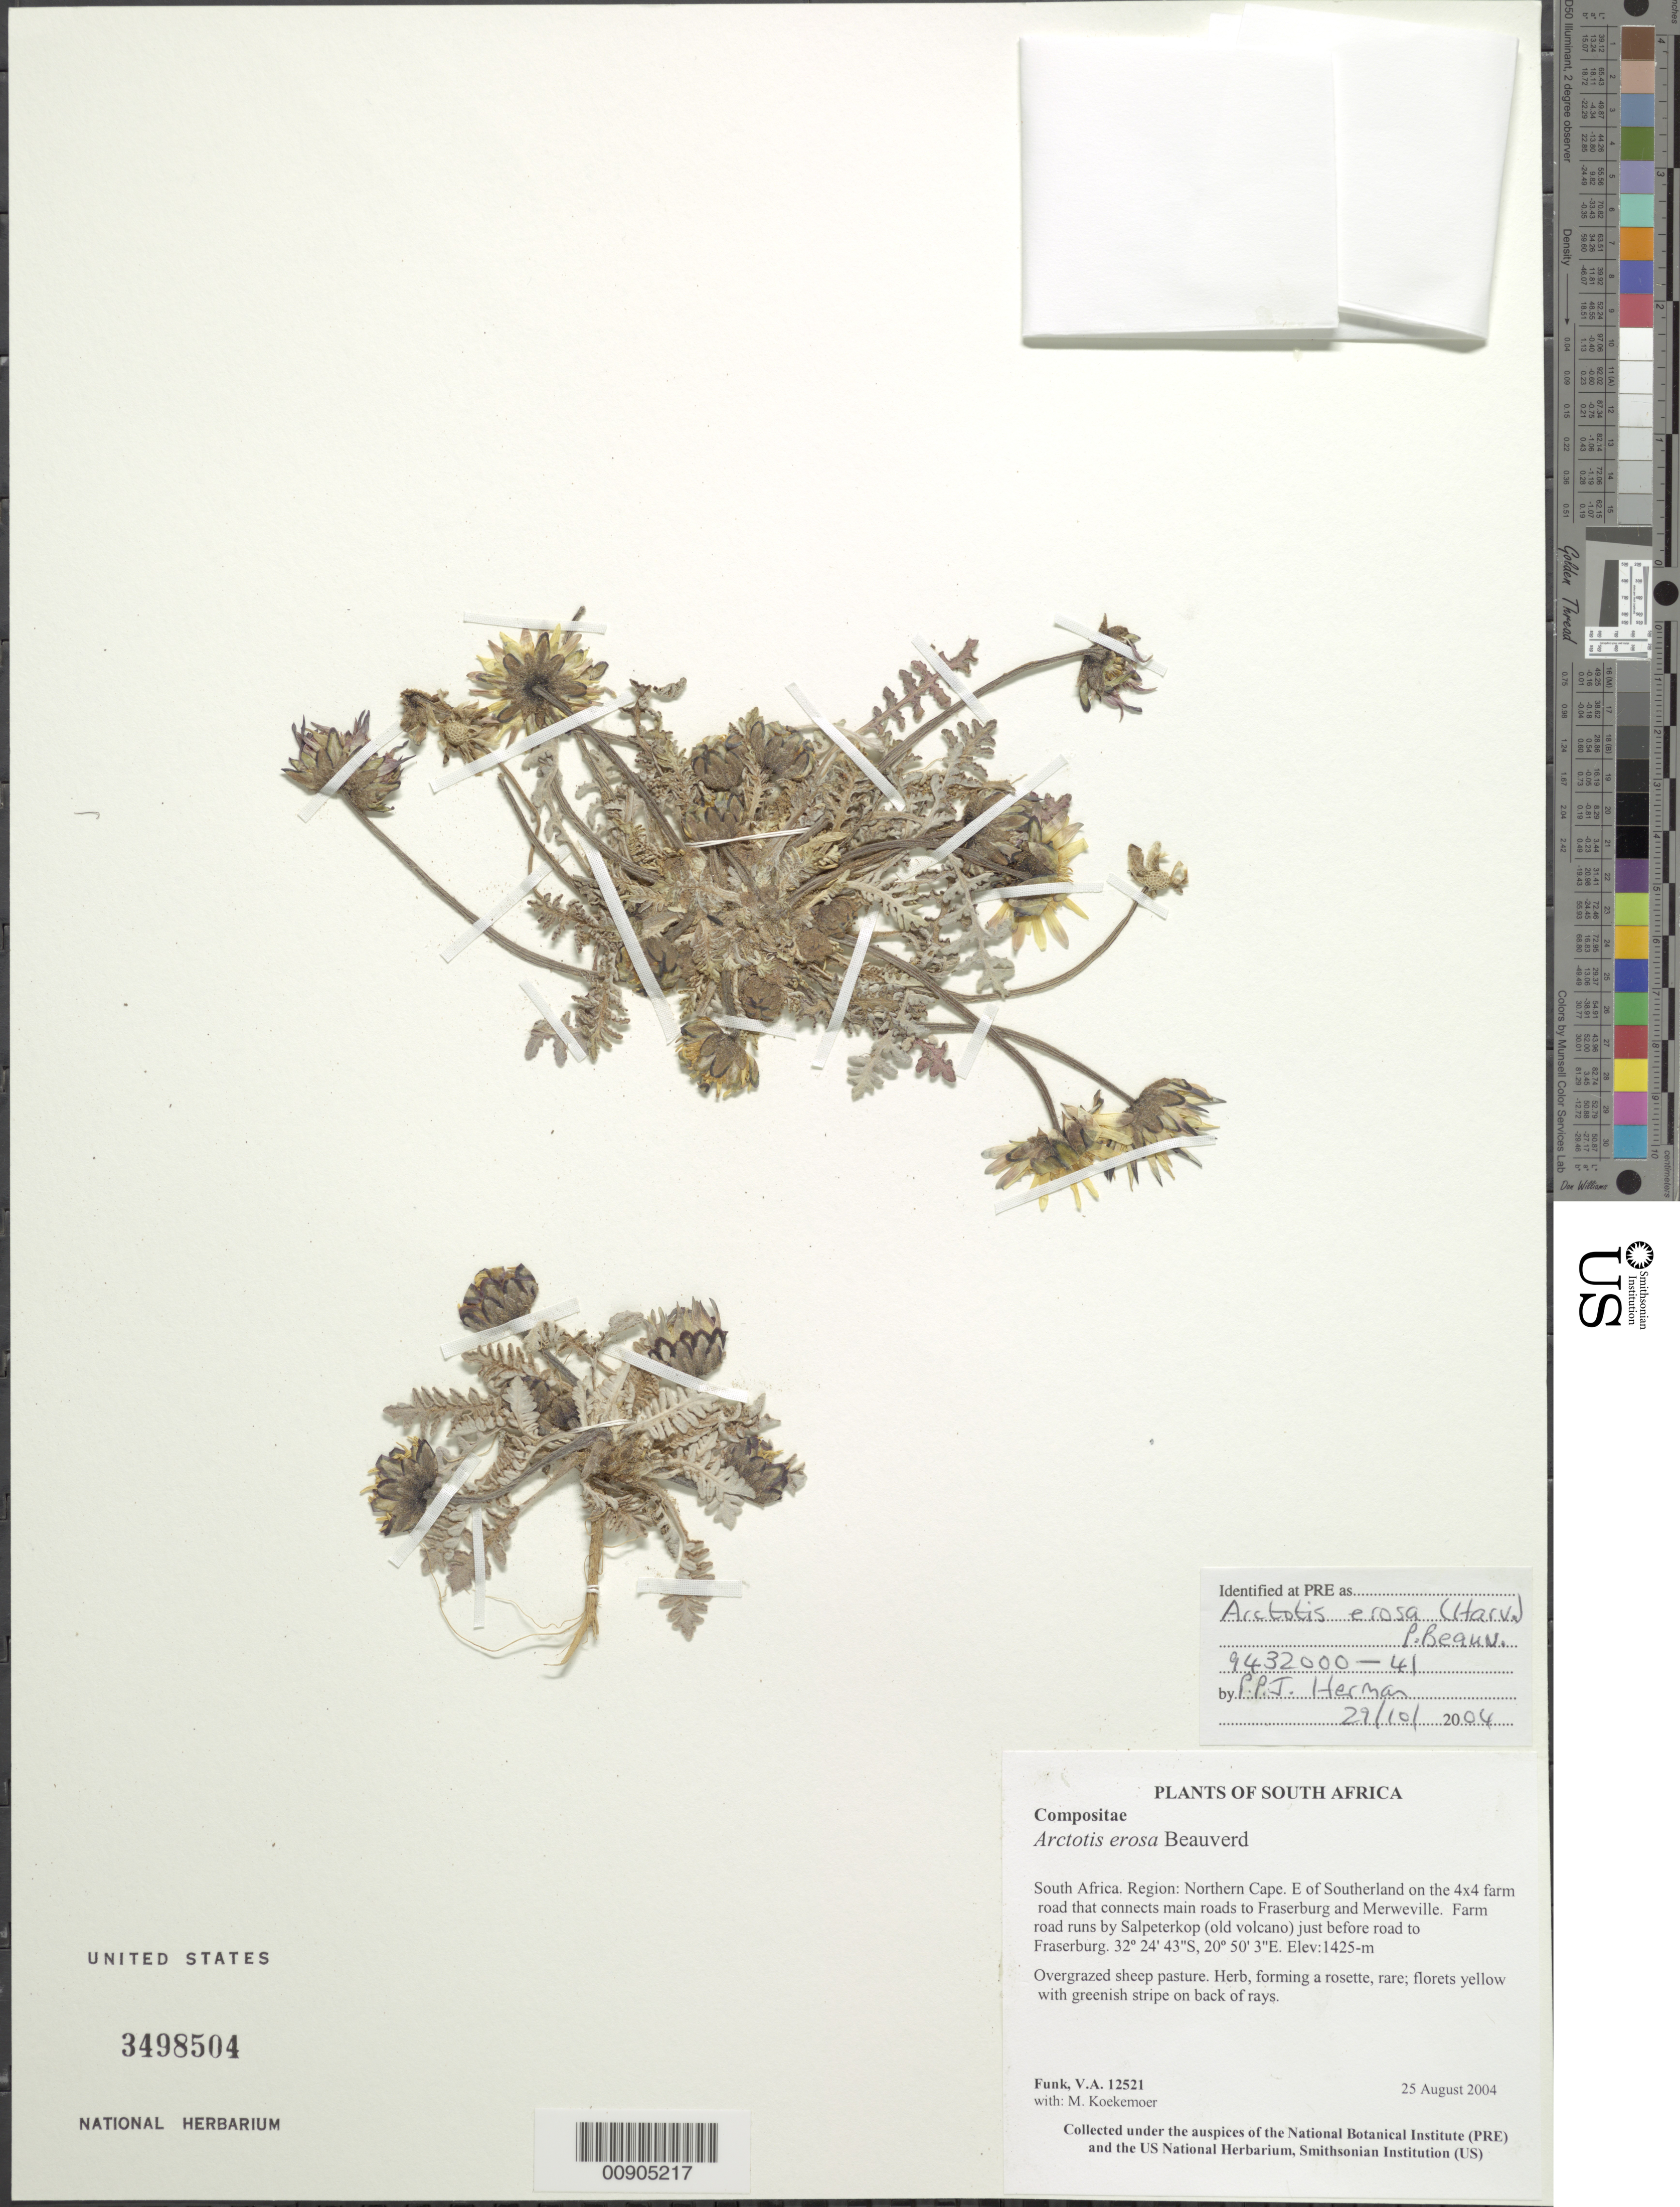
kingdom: Plantae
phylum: Tracheophyta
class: Magnoliopsida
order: Asterales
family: Asteraceae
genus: Arctotis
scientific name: Arctotis erosa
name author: P. Beauv.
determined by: Herman, P. P. J.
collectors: V. Funk & M. Koekemoer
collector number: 12521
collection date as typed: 25 August 2004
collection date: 2004-08-25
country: South Africa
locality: Northern Cape, E of Sutherland, road connecting main road to Fraserburg and Merweville, past Salpeterkop (old volcano) to Fraserburg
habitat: Overgrazed sheep pasture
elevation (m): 1425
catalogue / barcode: US 3498504